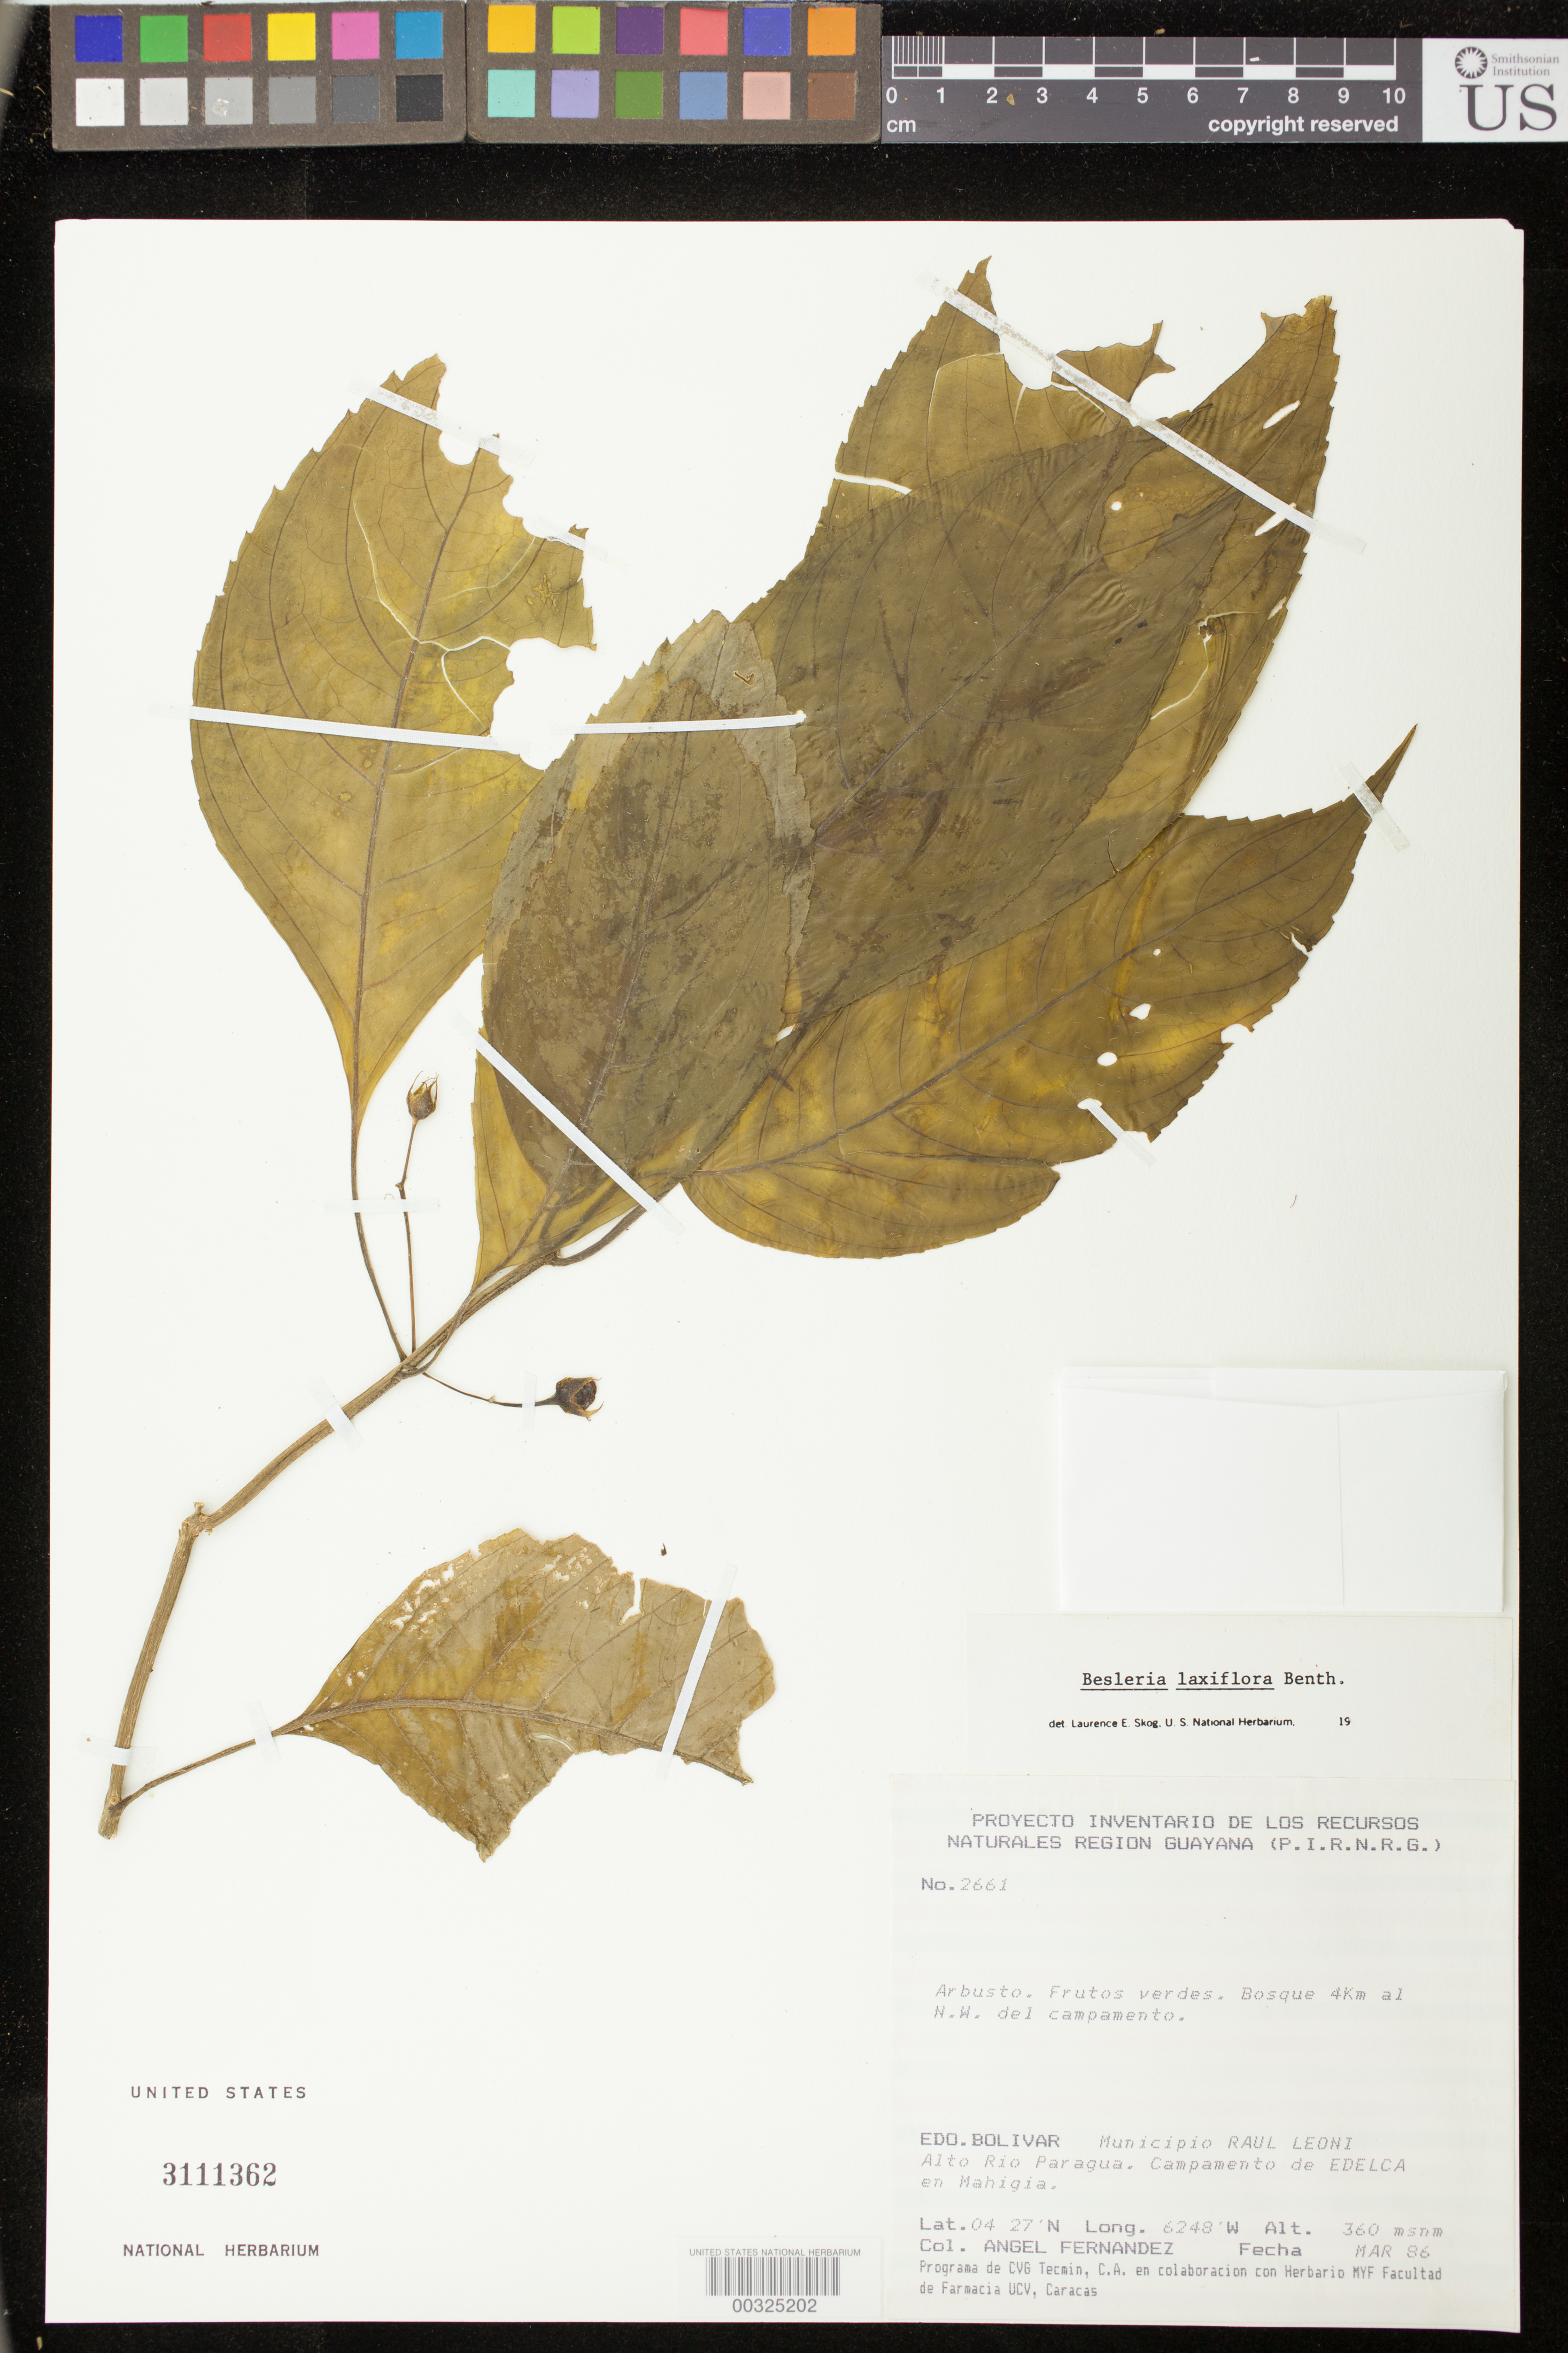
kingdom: Plantae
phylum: Tracheophyta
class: Magnoliopsida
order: Lamiales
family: Gesneriaceae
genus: Besleria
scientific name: Besleria laxiflora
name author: Benth.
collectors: A. Fernández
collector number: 2661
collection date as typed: Mar 1986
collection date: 1986-03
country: Venezuela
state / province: Bolívar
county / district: Angostura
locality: Mun. of Raúl Leoni [=Angostura], Alto Rio Paragua, Campamento de Edelca in Mahigia, 4 km NW of Campamento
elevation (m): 360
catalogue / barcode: US 3111362